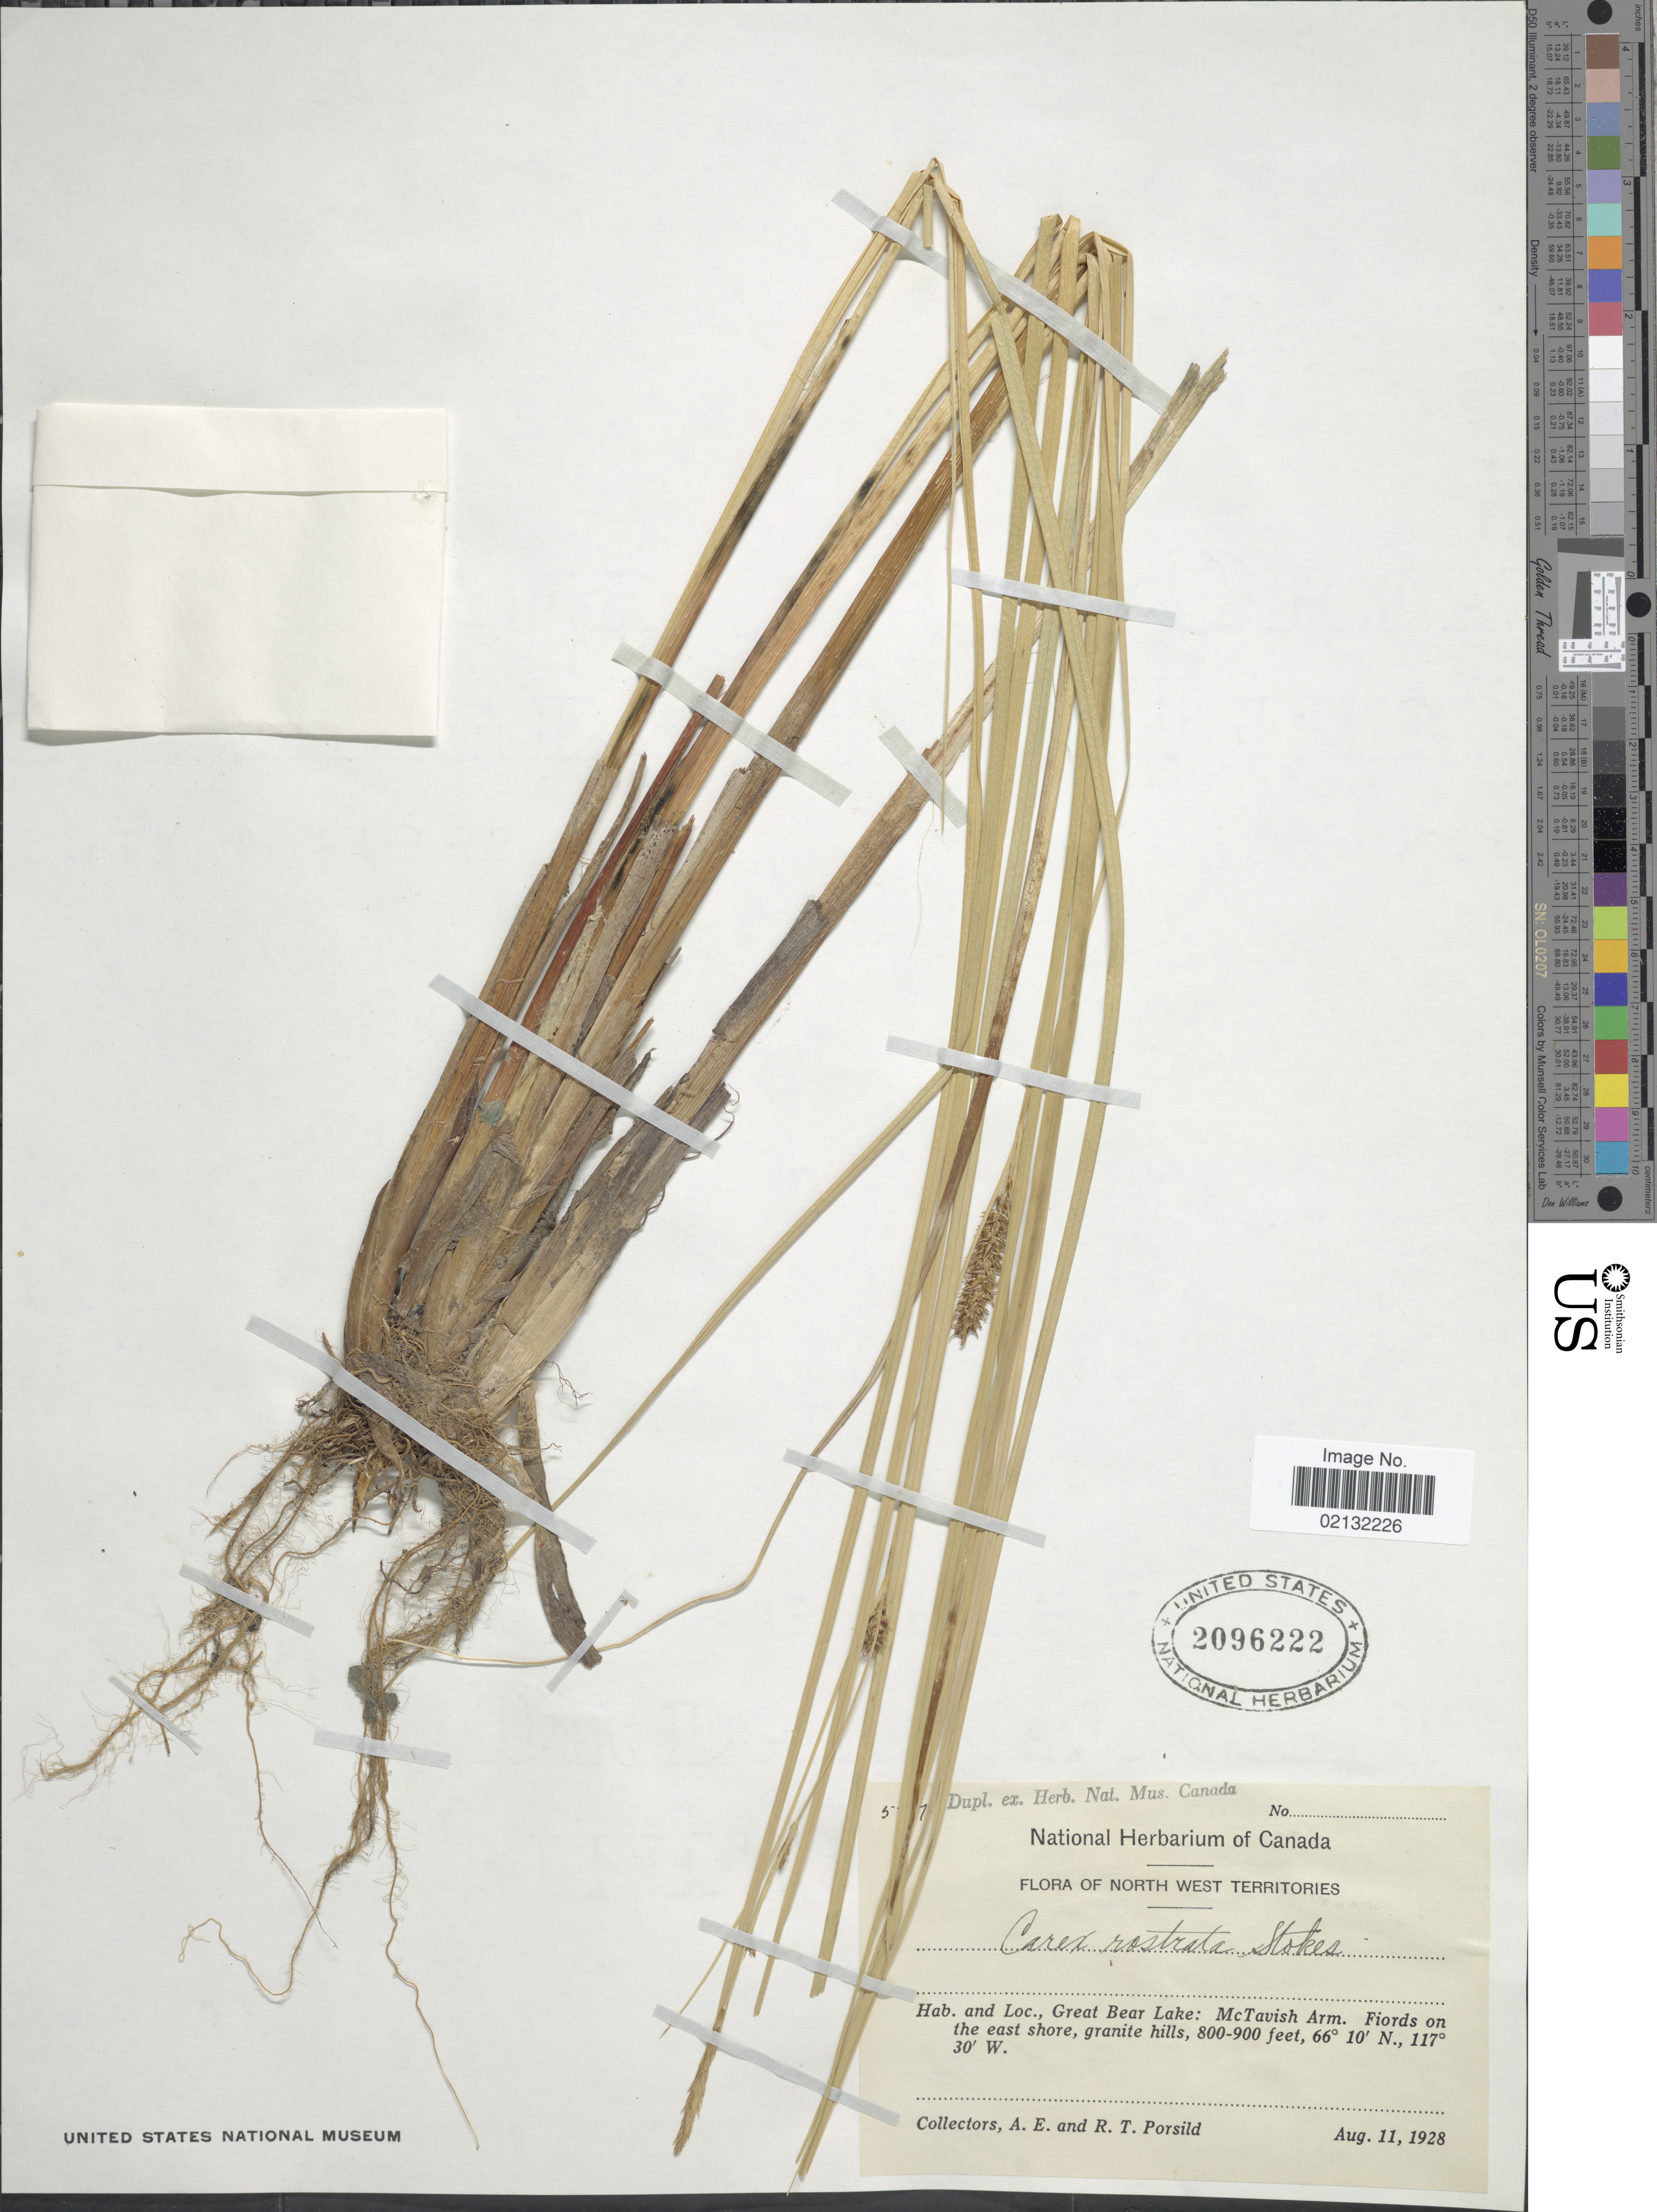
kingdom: Plantae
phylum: Tracheophyta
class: Liliopsida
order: Poales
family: Cyperaceae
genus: Carex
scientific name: Carex rostrata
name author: Stokes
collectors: A. E. Porsild & R. T. Porsild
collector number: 5!7*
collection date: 1928-08-11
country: Canada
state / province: Northwest Territories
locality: Great Bear Lake: McTavish Arm. Fiords on the east shore, granite hills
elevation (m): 244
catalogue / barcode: US 2096222